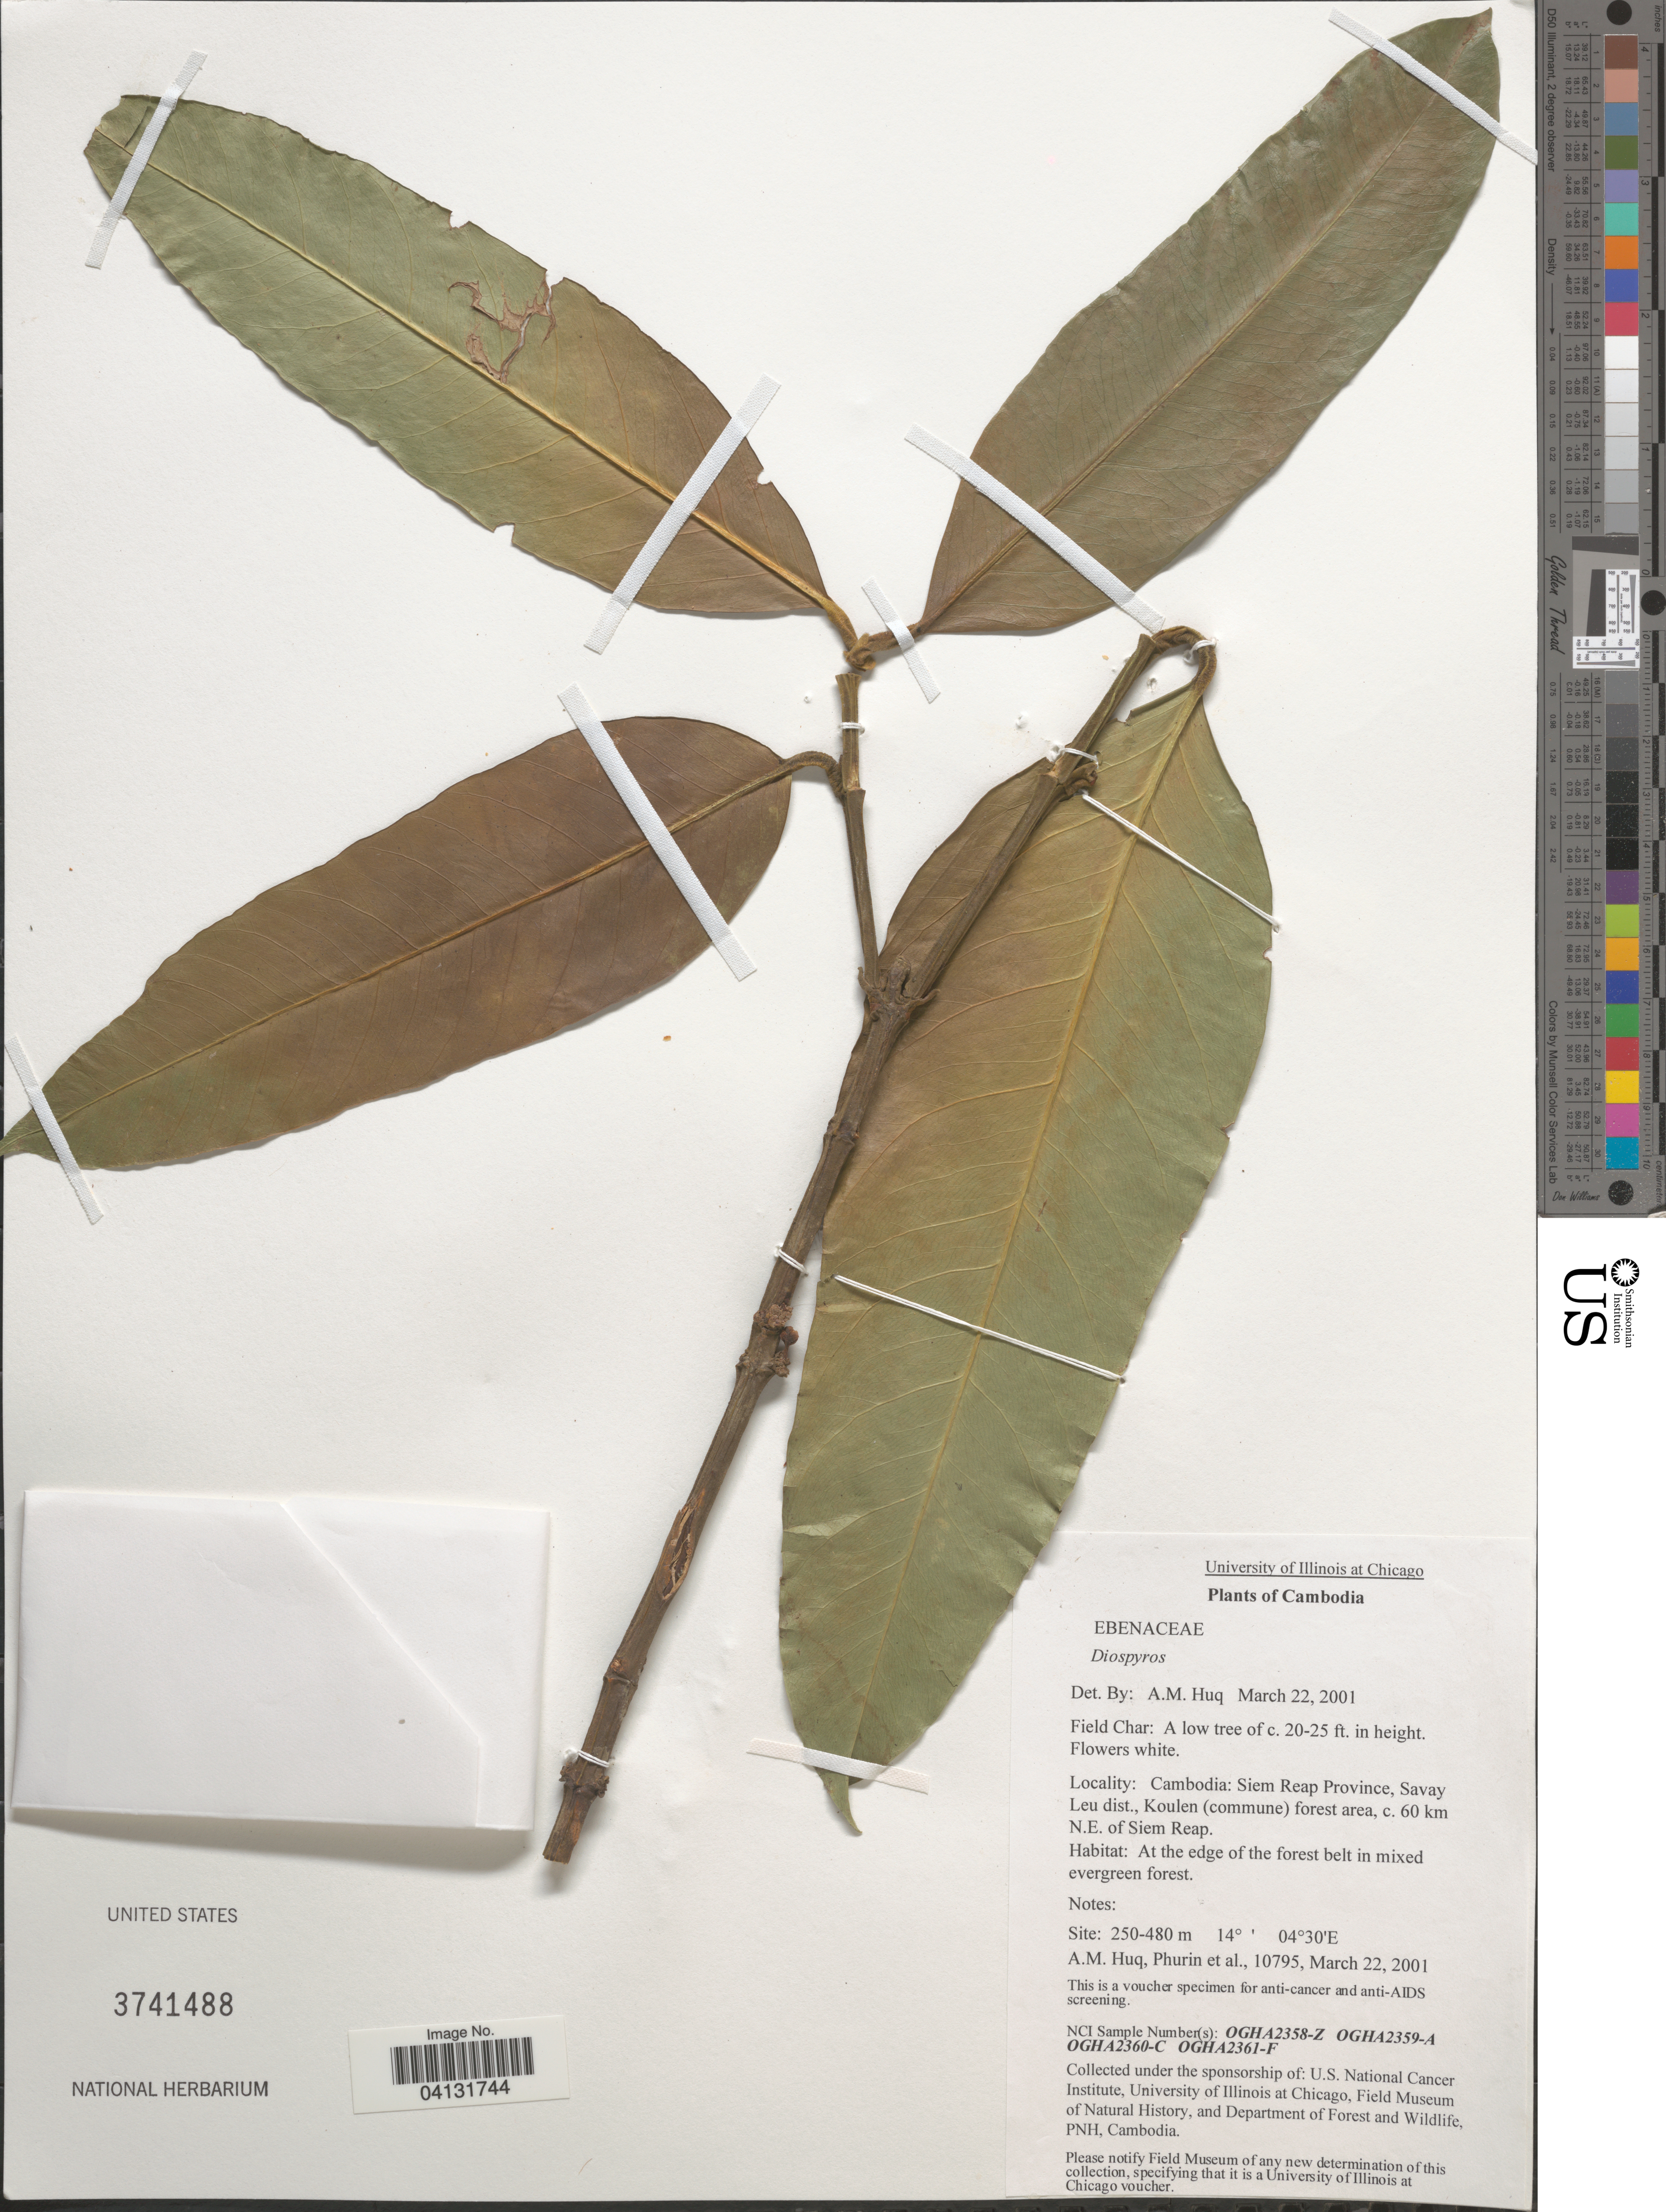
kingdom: Plantae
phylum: Tracheophyta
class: Magnoliopsida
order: Ericales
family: Ebenaceae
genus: Diospyros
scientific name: Diospyros sp.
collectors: A. M. Huq, -. Phurin & et al.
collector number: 10795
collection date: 2001-03-22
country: Cambodia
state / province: Siĕm Réab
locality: Siem Reap Province, Savay Leu dist., Koulen (commune) forest area, c. 60 km N.E. of Siem Reap.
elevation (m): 250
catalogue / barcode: US 3741488